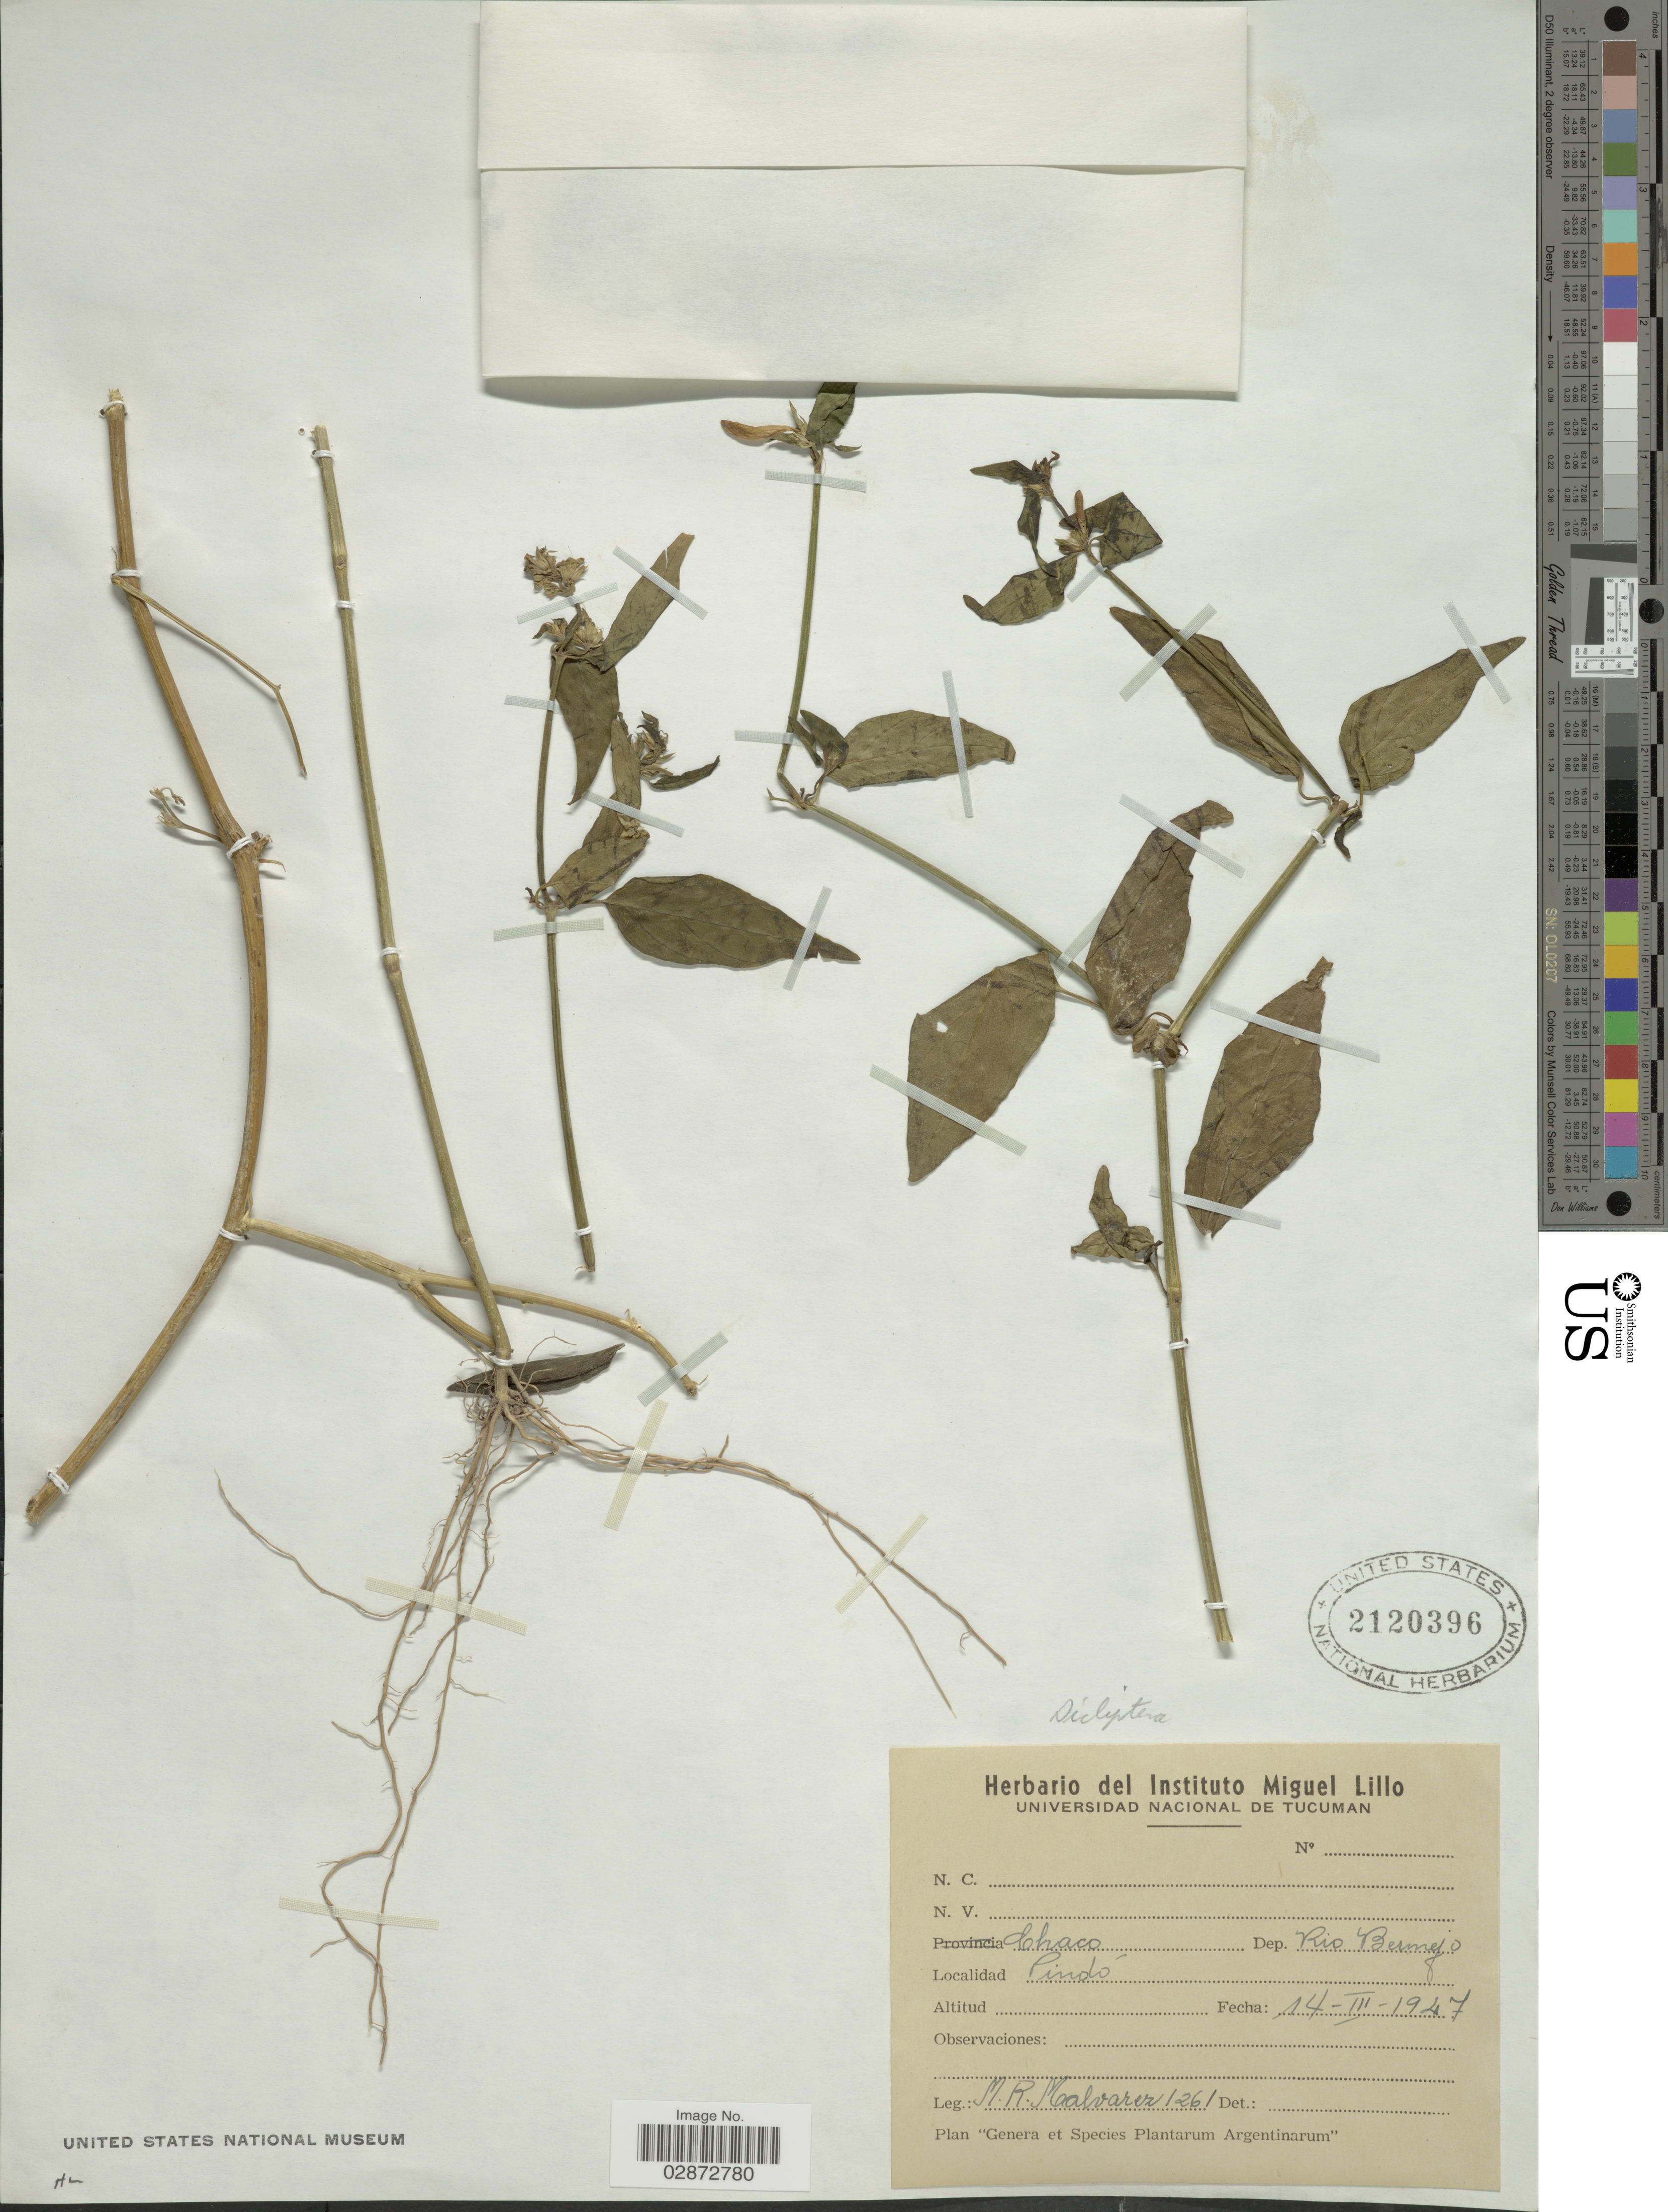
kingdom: Plantae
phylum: Tracheophyta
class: Magnoliopsida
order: Lamiales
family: Acanthaceae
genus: Dicliptera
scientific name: Dicliptera sp.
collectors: M. Malvárez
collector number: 1261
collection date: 1947-03-14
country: Argentina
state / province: Chaco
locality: Dep. Rio Bermejo, Pindó.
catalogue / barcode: US 2120396